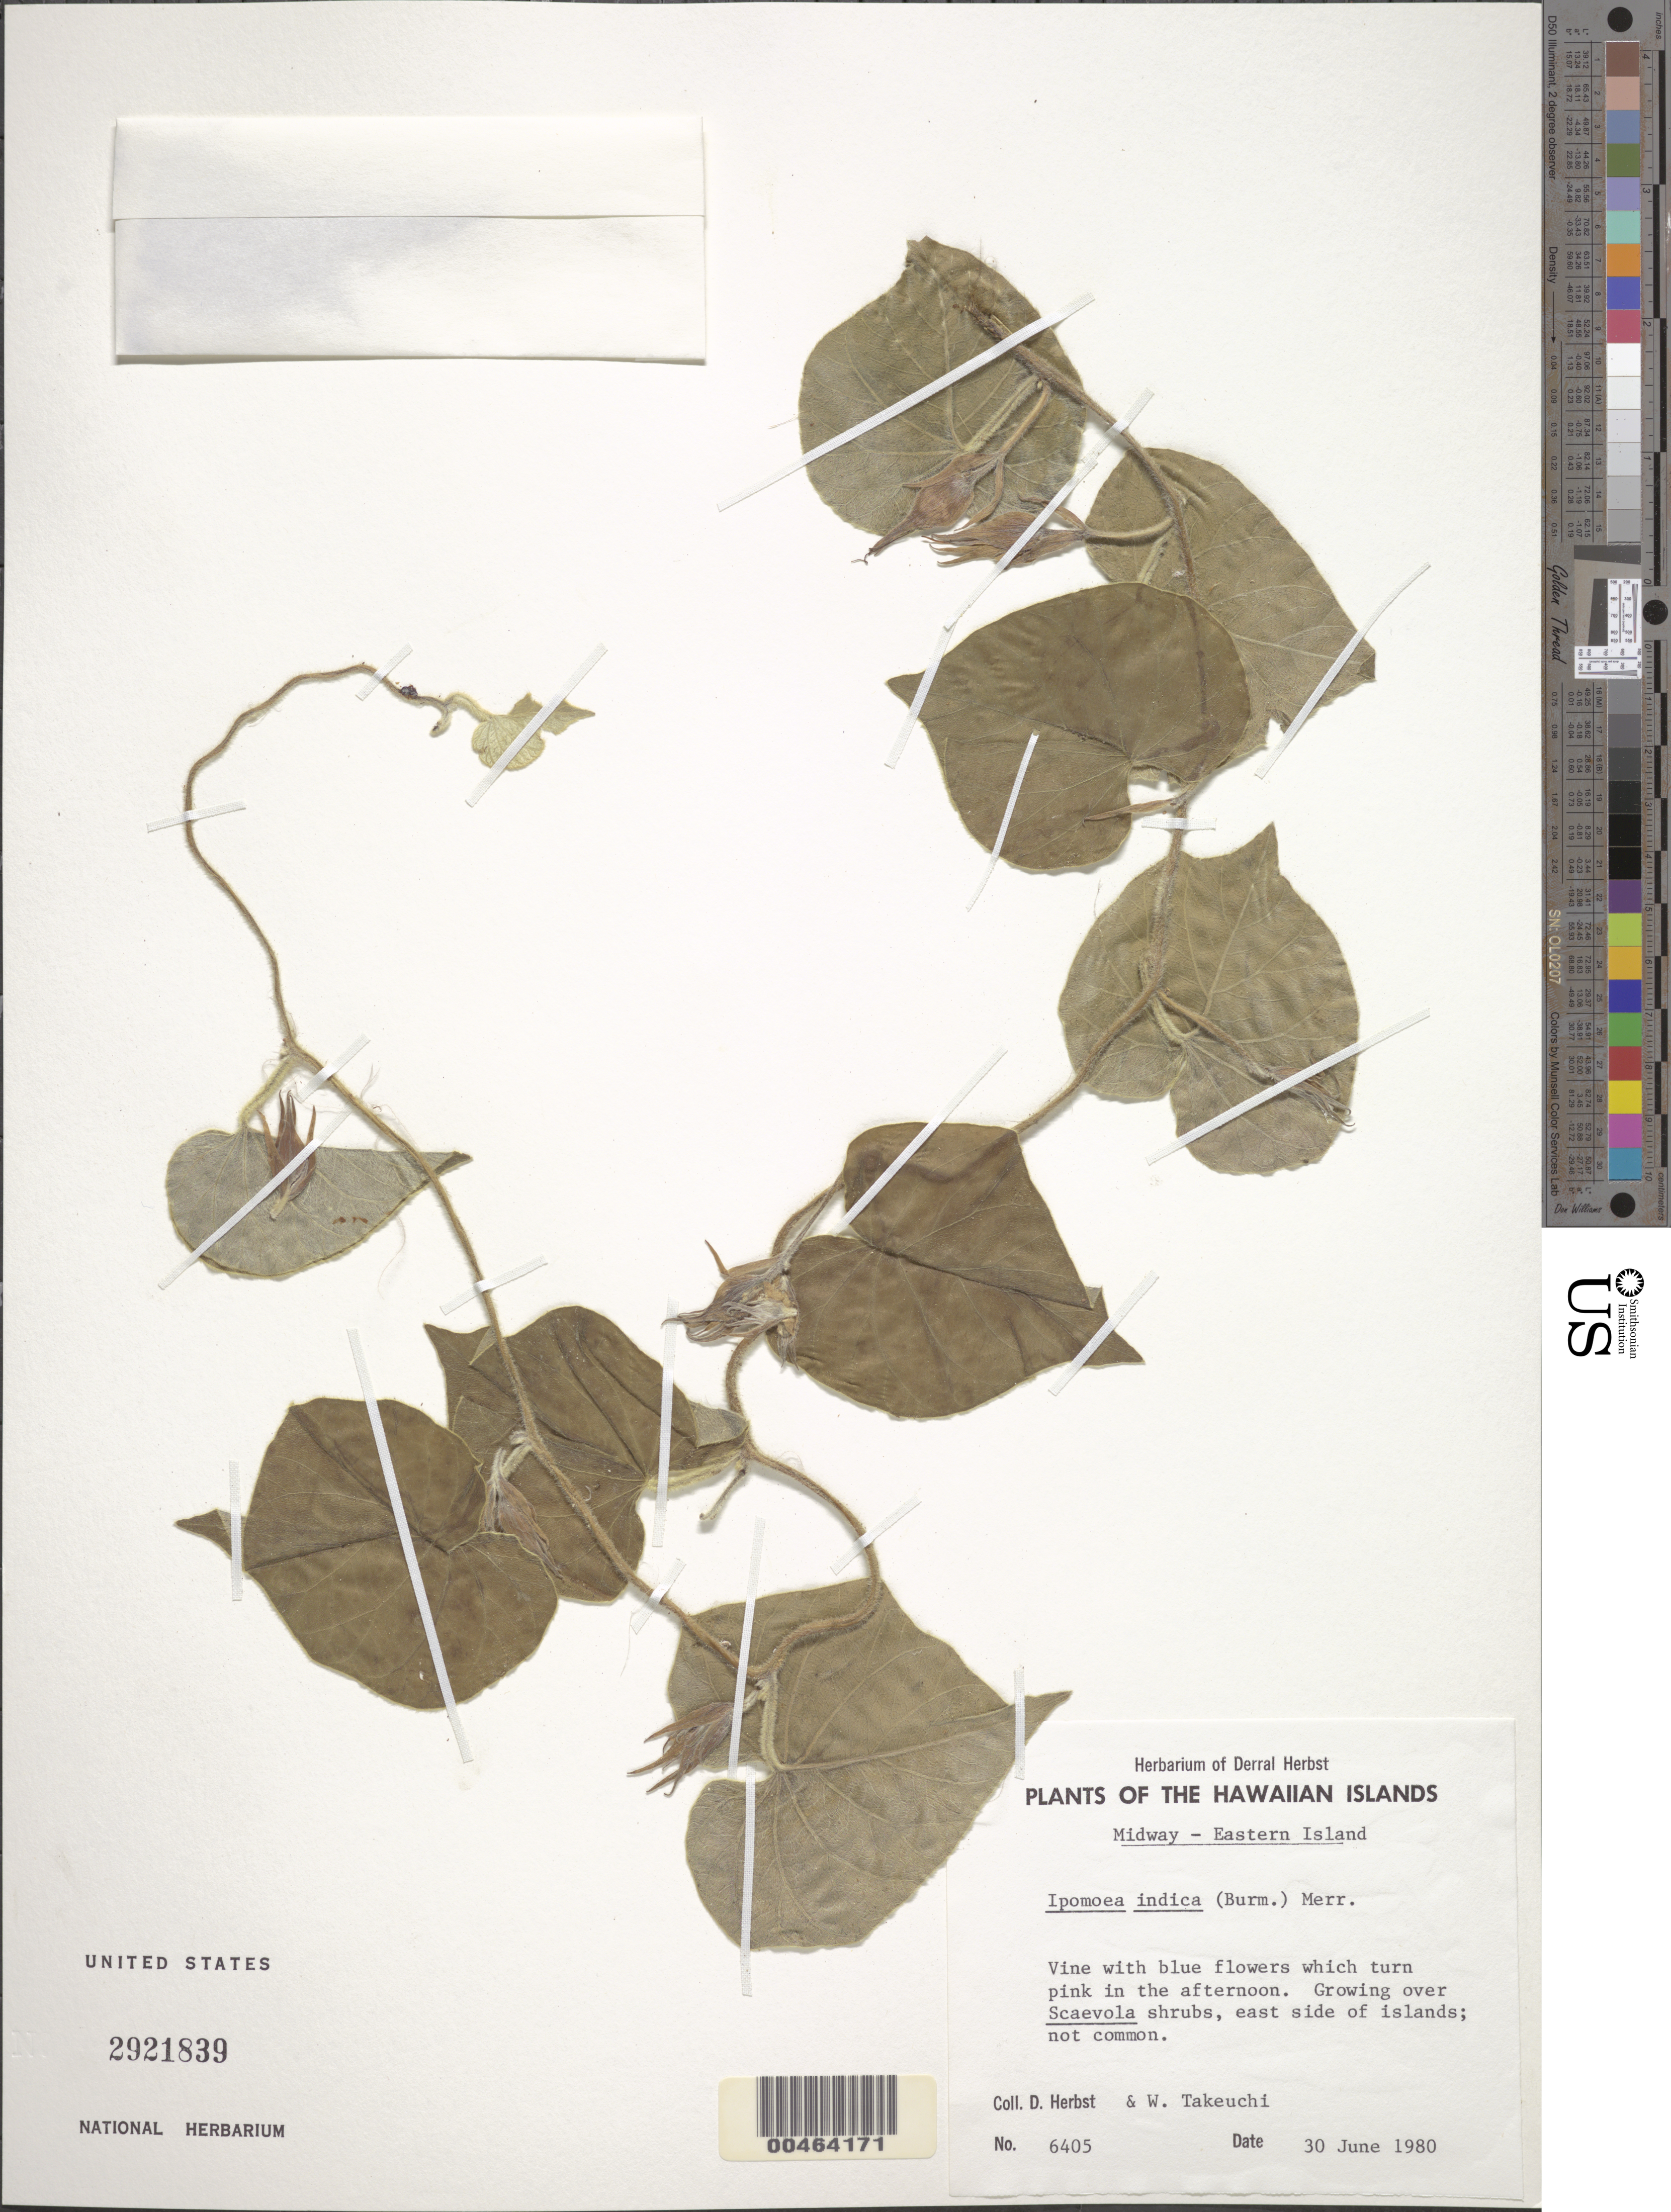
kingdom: Plantae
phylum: Tracheophyta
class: Magnoliopsida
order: Solanales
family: Convolvulaceae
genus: Ipomoea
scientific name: Ipomoea indica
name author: (Burm.) Merr.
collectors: D. R. Herbst & W. N. Takeuchi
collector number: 6405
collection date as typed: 30 Jun 1980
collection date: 1980-06-30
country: U.S. Administered Pacific Islands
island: Midway Atoll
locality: East side of the islands, Eastern Islet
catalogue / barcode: US 2921839